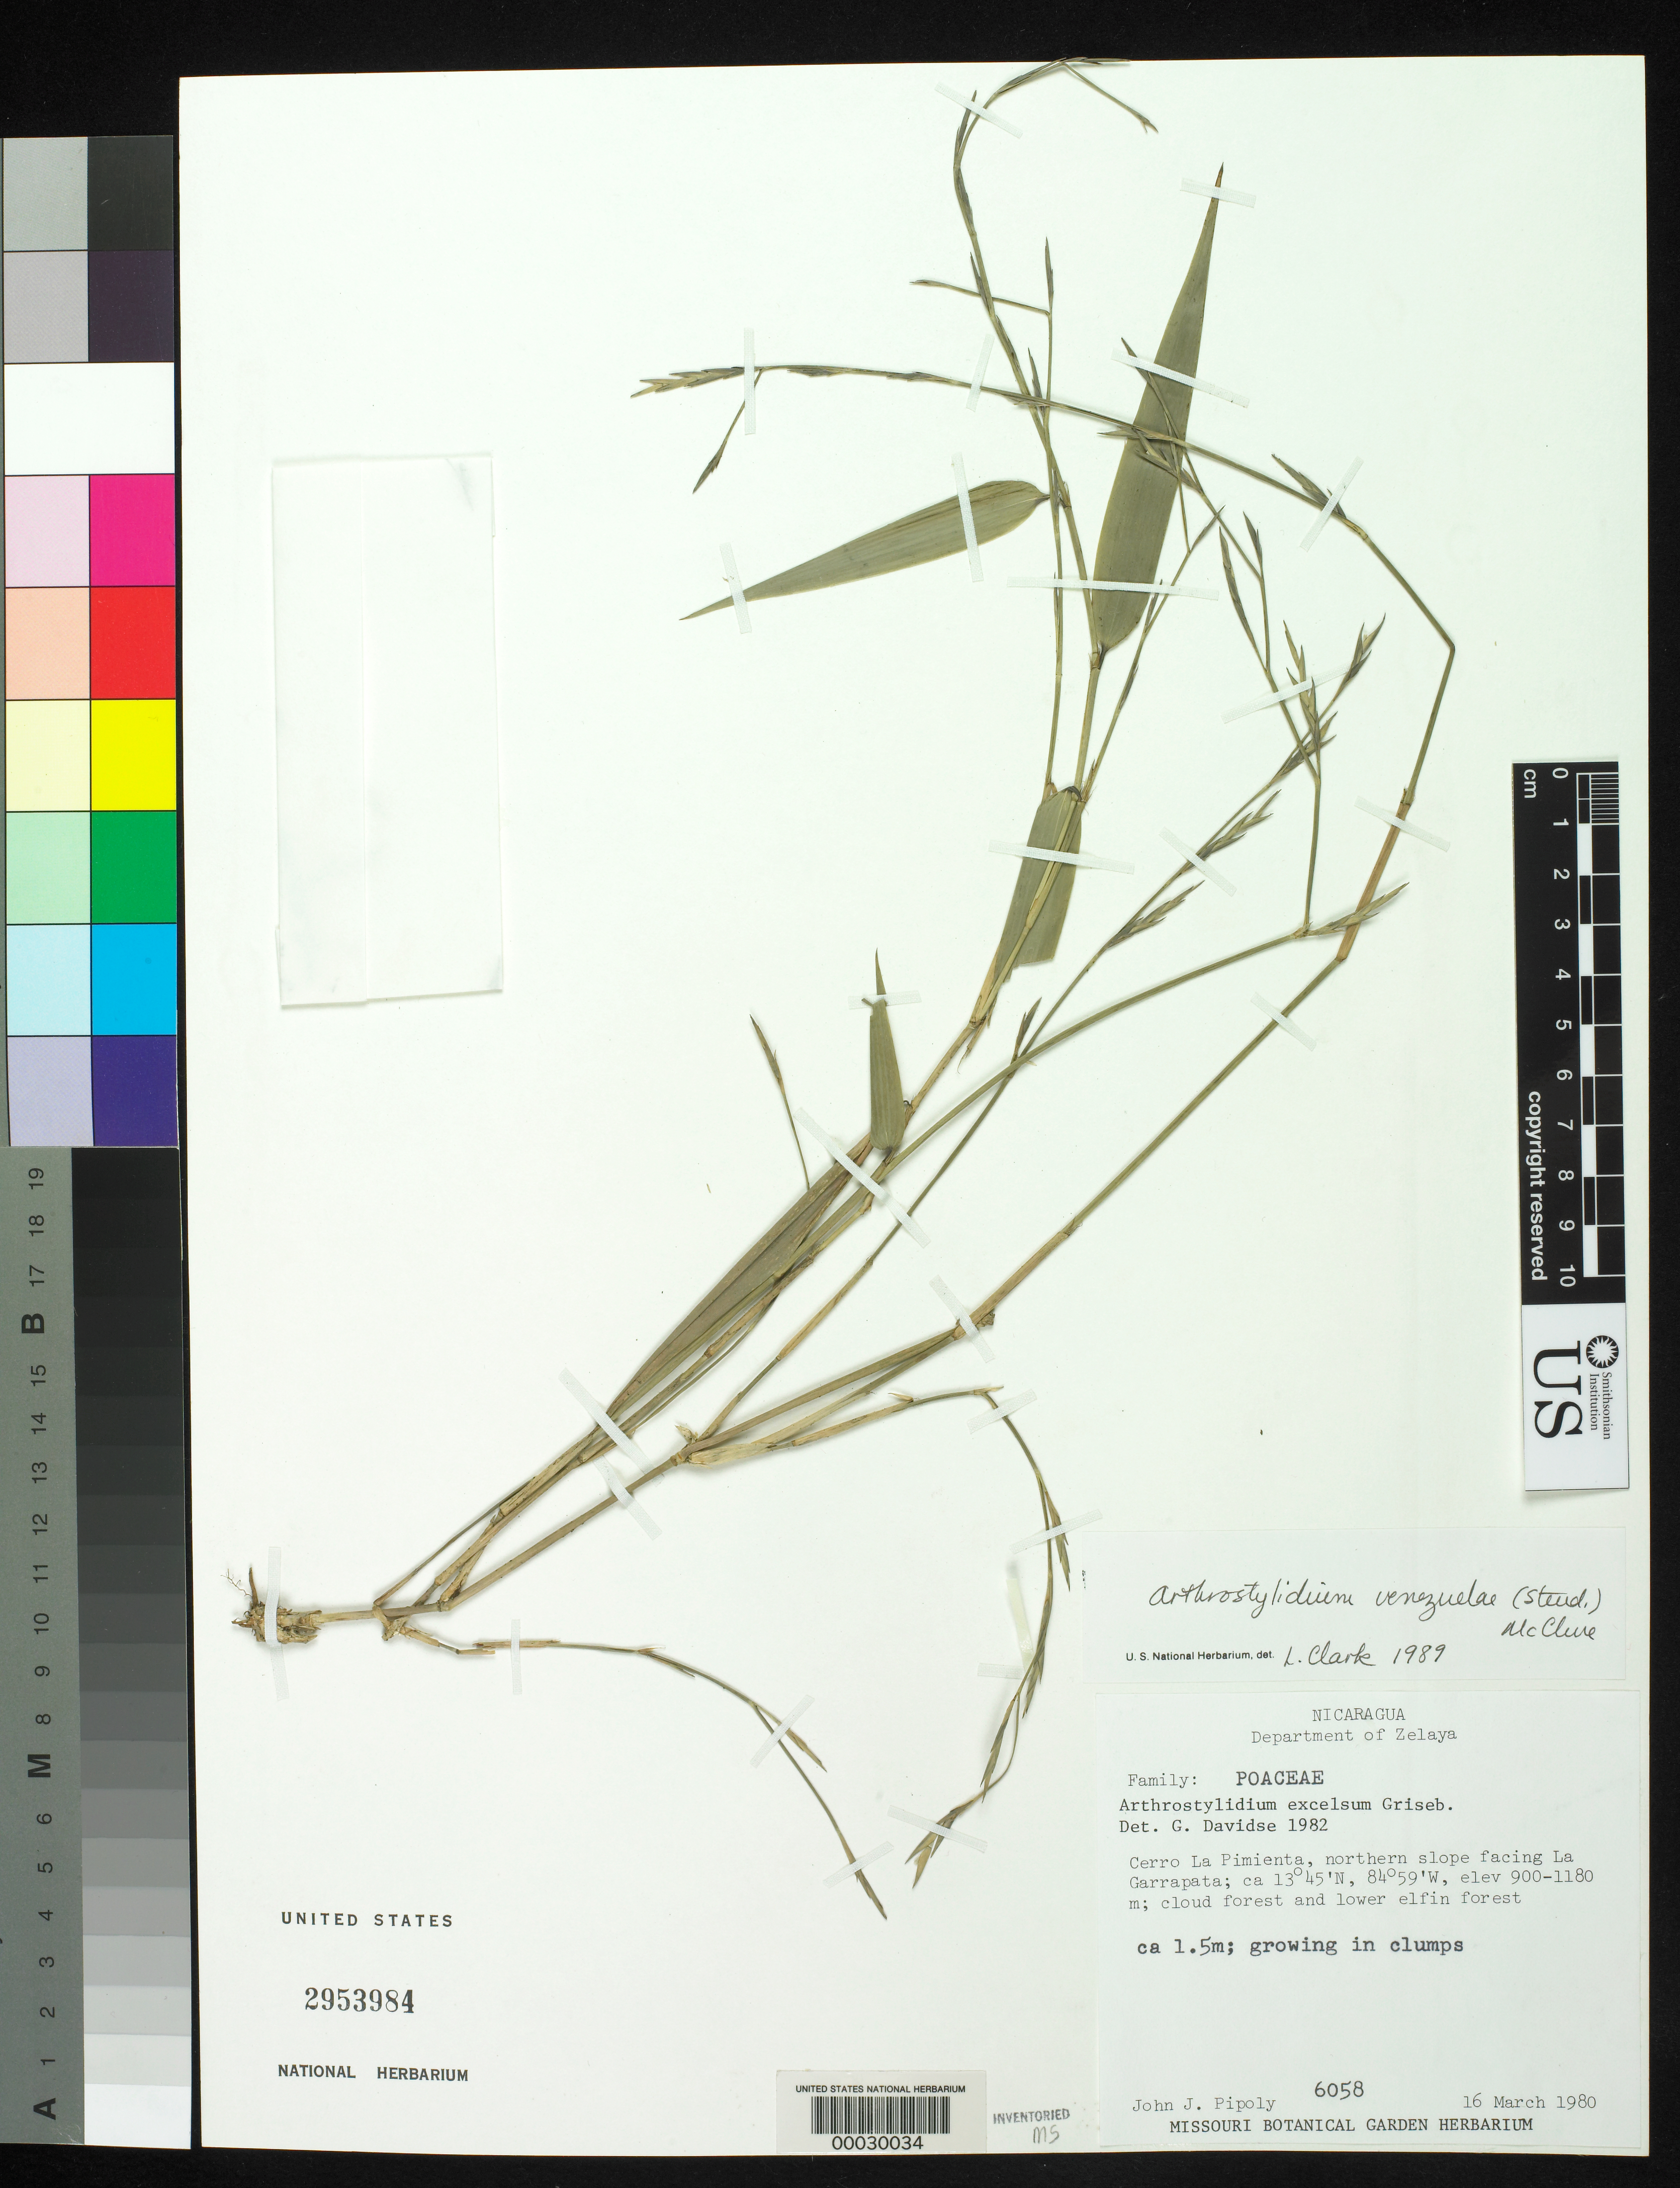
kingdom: Plantae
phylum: Tracheophyta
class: Liliopsida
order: Poales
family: Poaceae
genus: Arthrostylidium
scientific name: Arthrostylidium venezuelae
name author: (Steud.) McClure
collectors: J. J. Pipoly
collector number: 6058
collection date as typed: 16 Mar 1980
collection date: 1980-03-16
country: Nicaragua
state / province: Atlántico Norte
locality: Cerro la pimienta, la garrapata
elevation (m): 900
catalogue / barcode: US 2953984